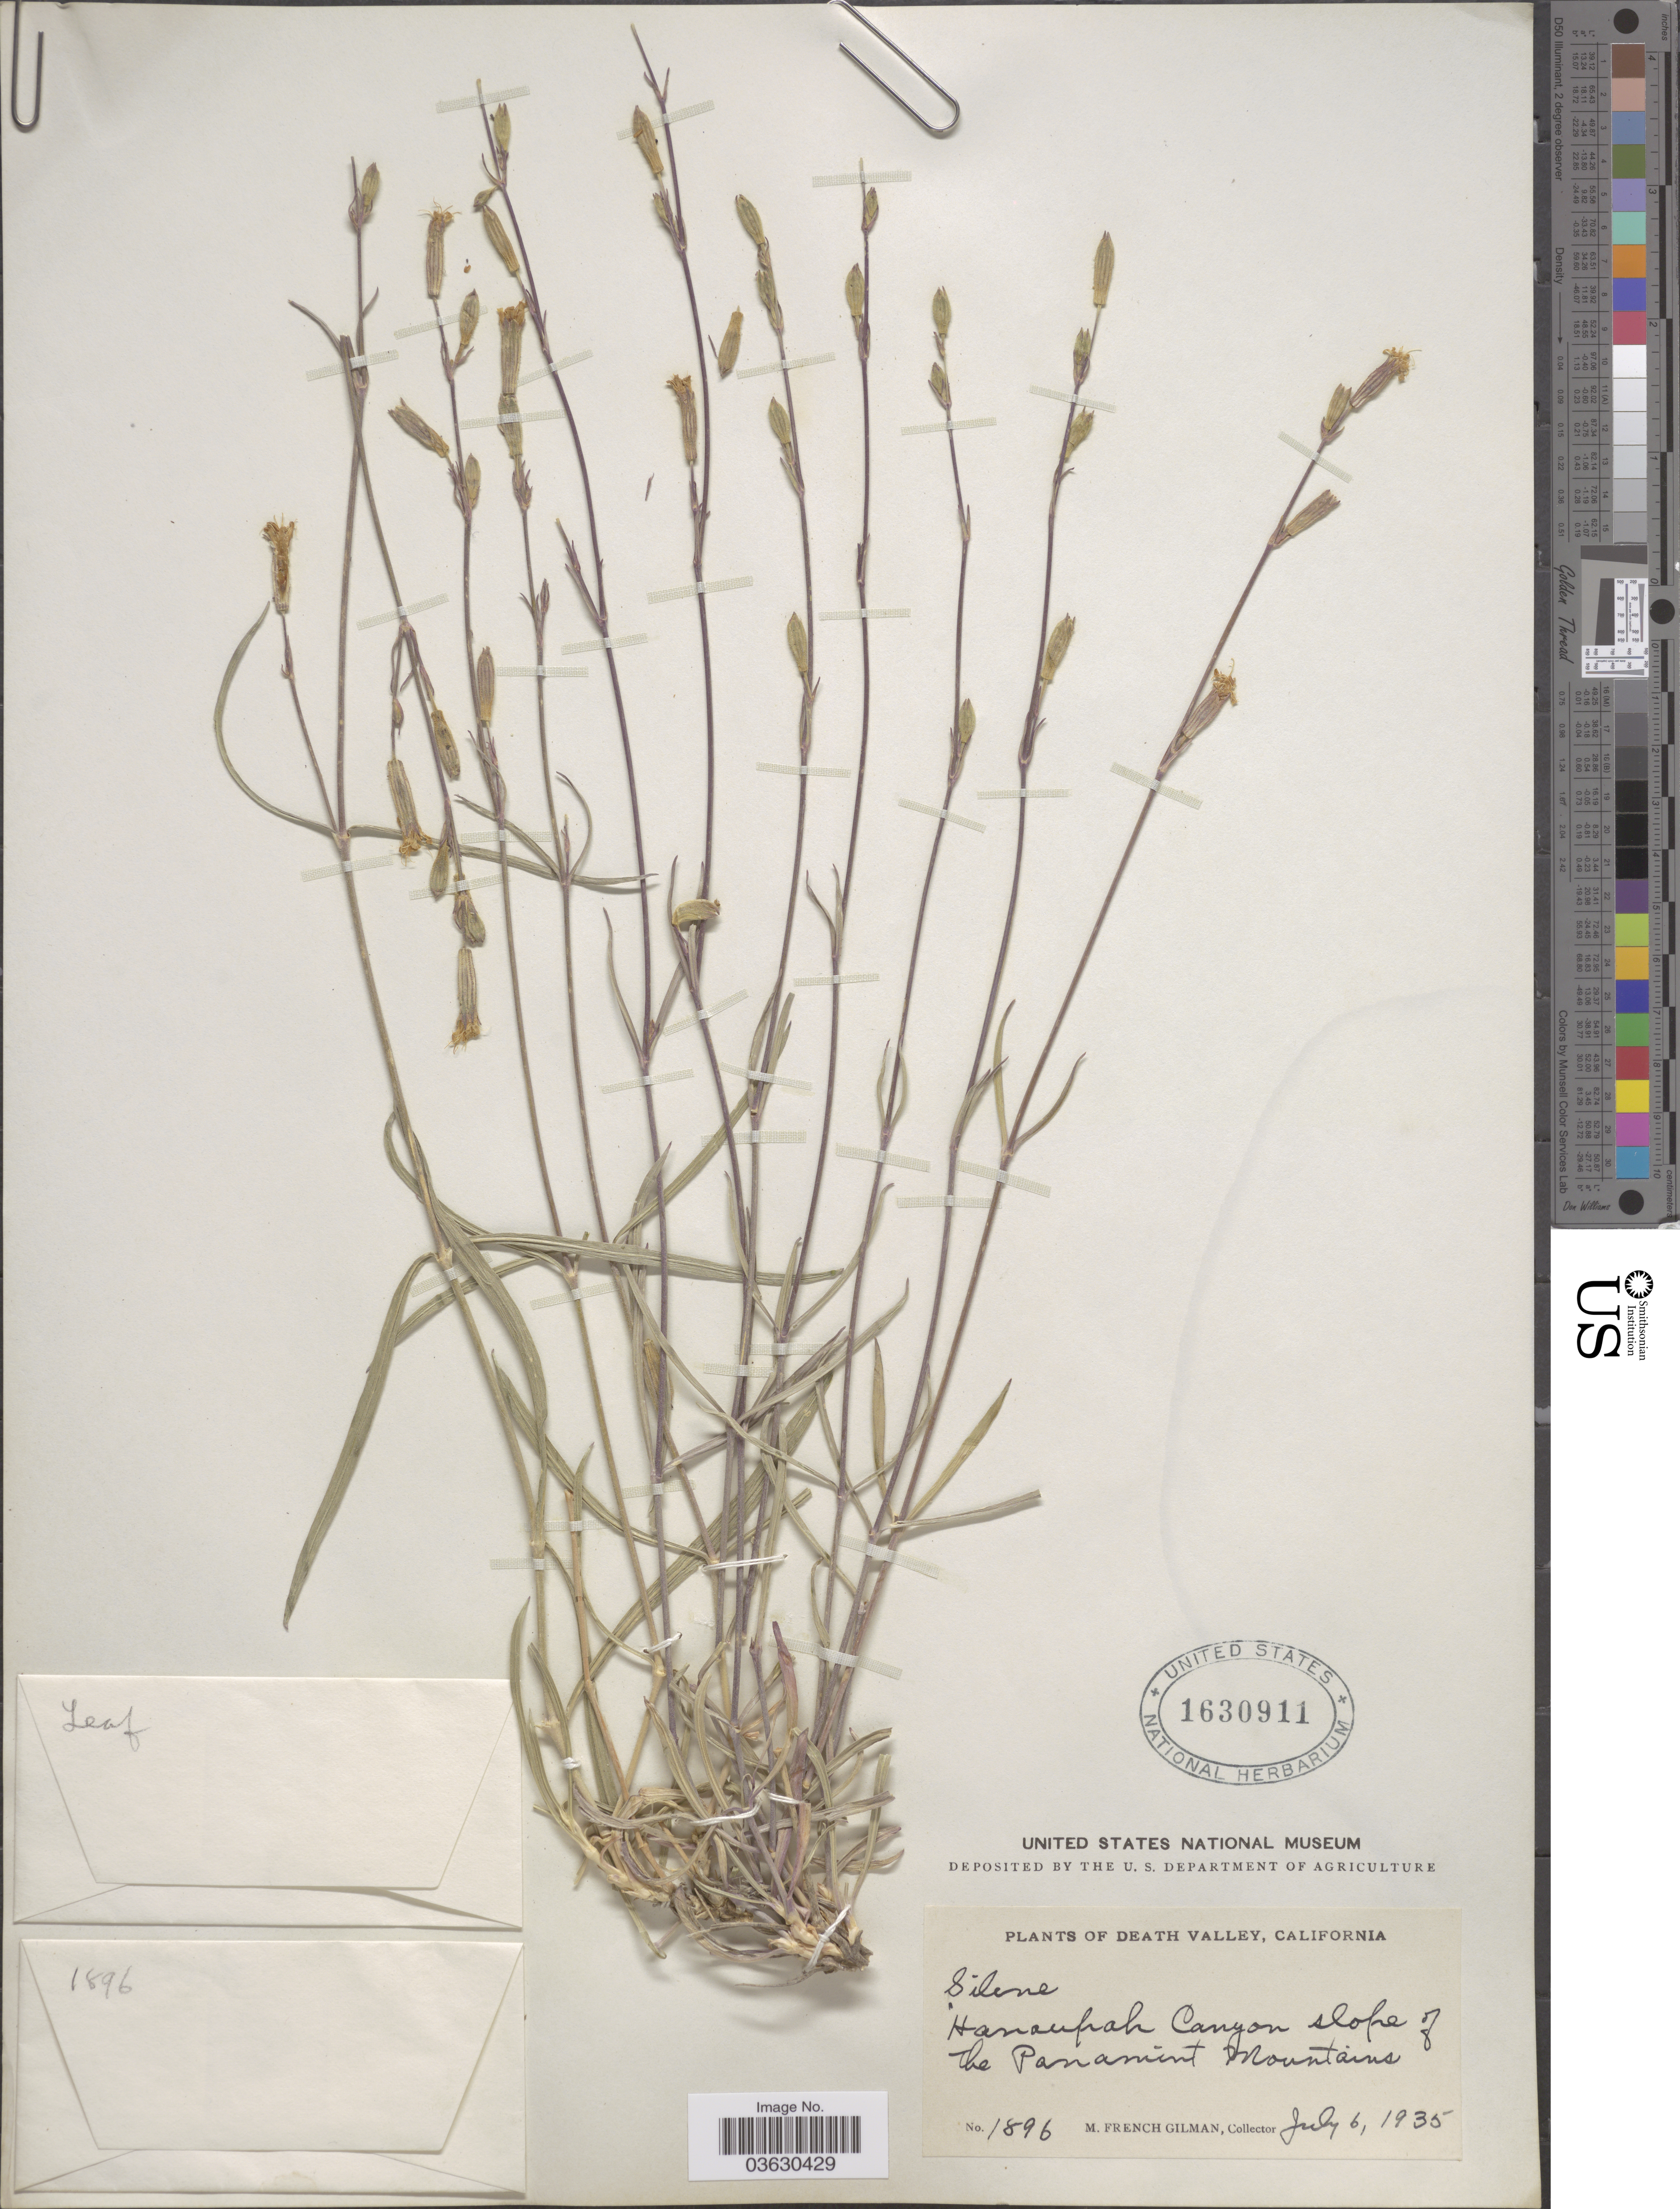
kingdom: Plantae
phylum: Tracheophyta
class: Magnoliopsida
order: Caryophyllales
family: Caryophyllaceae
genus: Silene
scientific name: Silene bernardina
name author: S. Watson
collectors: M. F. Gilman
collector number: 1896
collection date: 1935-07-06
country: United States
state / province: California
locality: Death Valley. Hanaupah Canyon slope of the Panamint Mountains.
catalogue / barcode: US 1630911